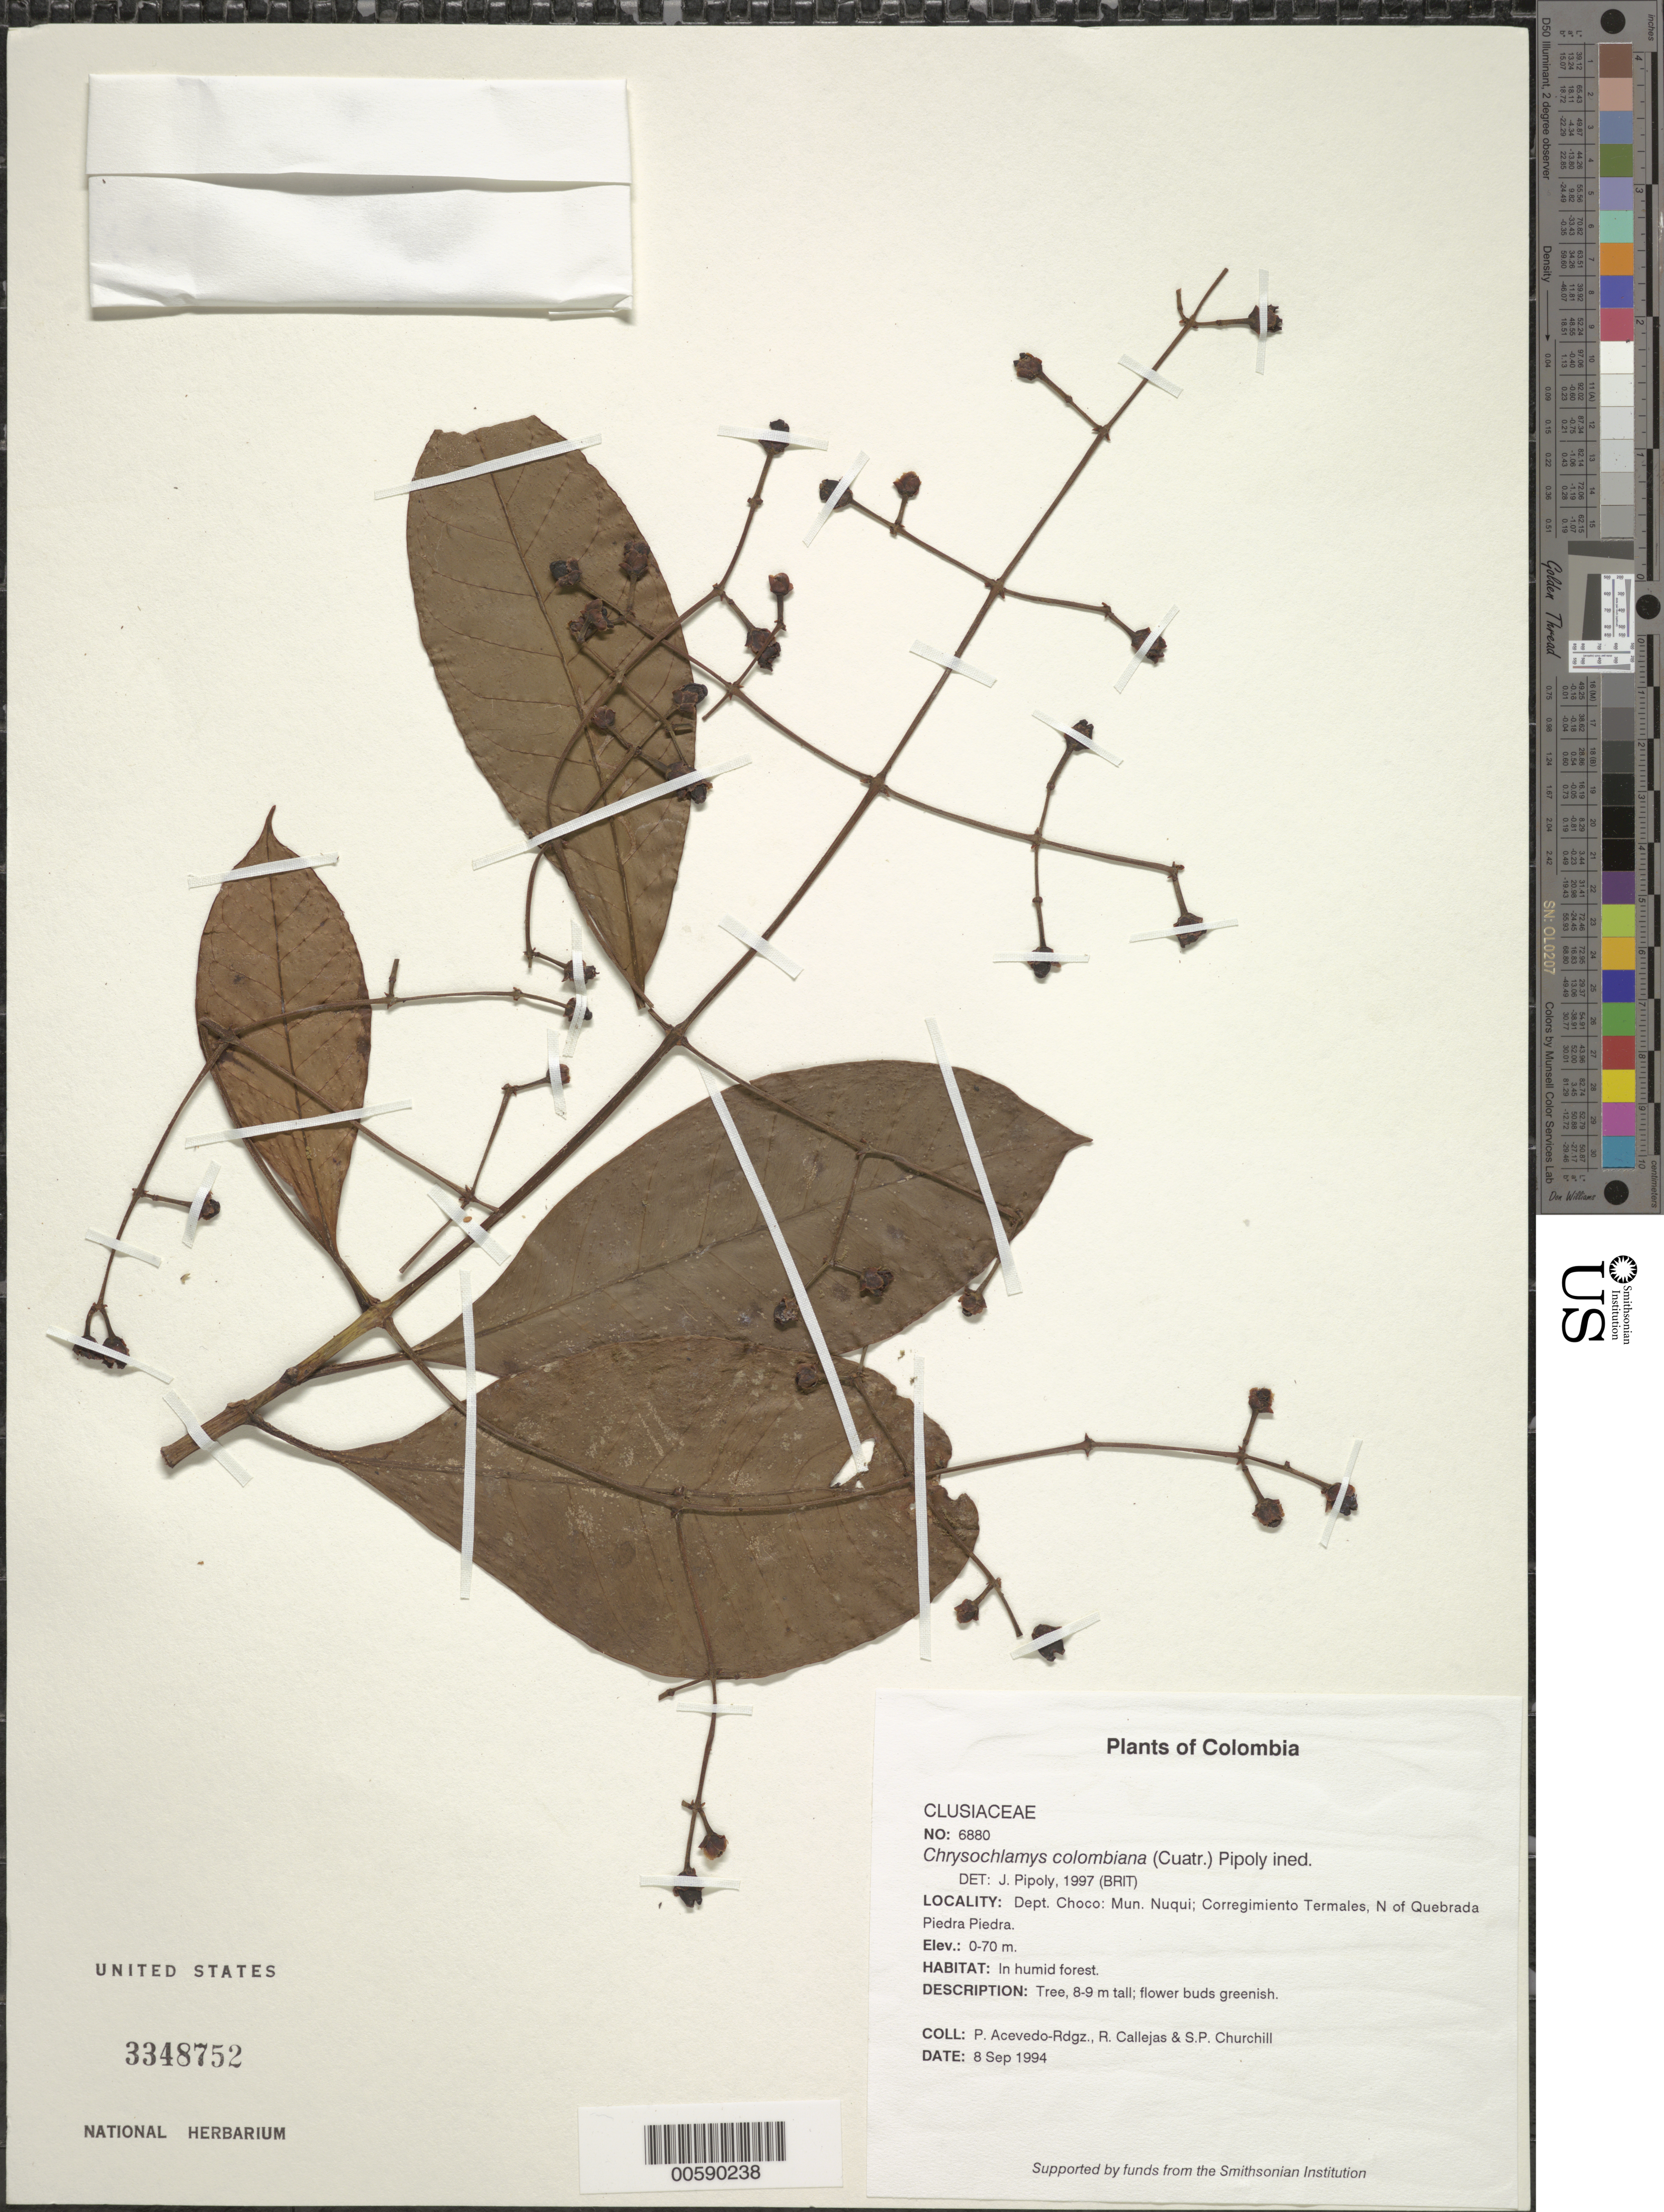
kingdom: Plantae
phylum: Tracheophyta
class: Magnoliopsida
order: Malpighiales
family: Clusiaceae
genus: Chrysochlamys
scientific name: Chrysochlamys colombiana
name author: (Cuatrec.) Cuatrec.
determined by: Pipoly, J. J., III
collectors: P. Acevedo-Rodr., R. Callejas & S. Churchill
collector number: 6880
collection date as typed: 08 Sep 1994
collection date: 1994-09-08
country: Colombia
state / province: Chocó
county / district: Nuqui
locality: Depart. Choco; Mun. Nuqui; Corregimiento Termales, N of Quebrada Piedra Piedra.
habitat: In humid forest.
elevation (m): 0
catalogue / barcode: US 3348752